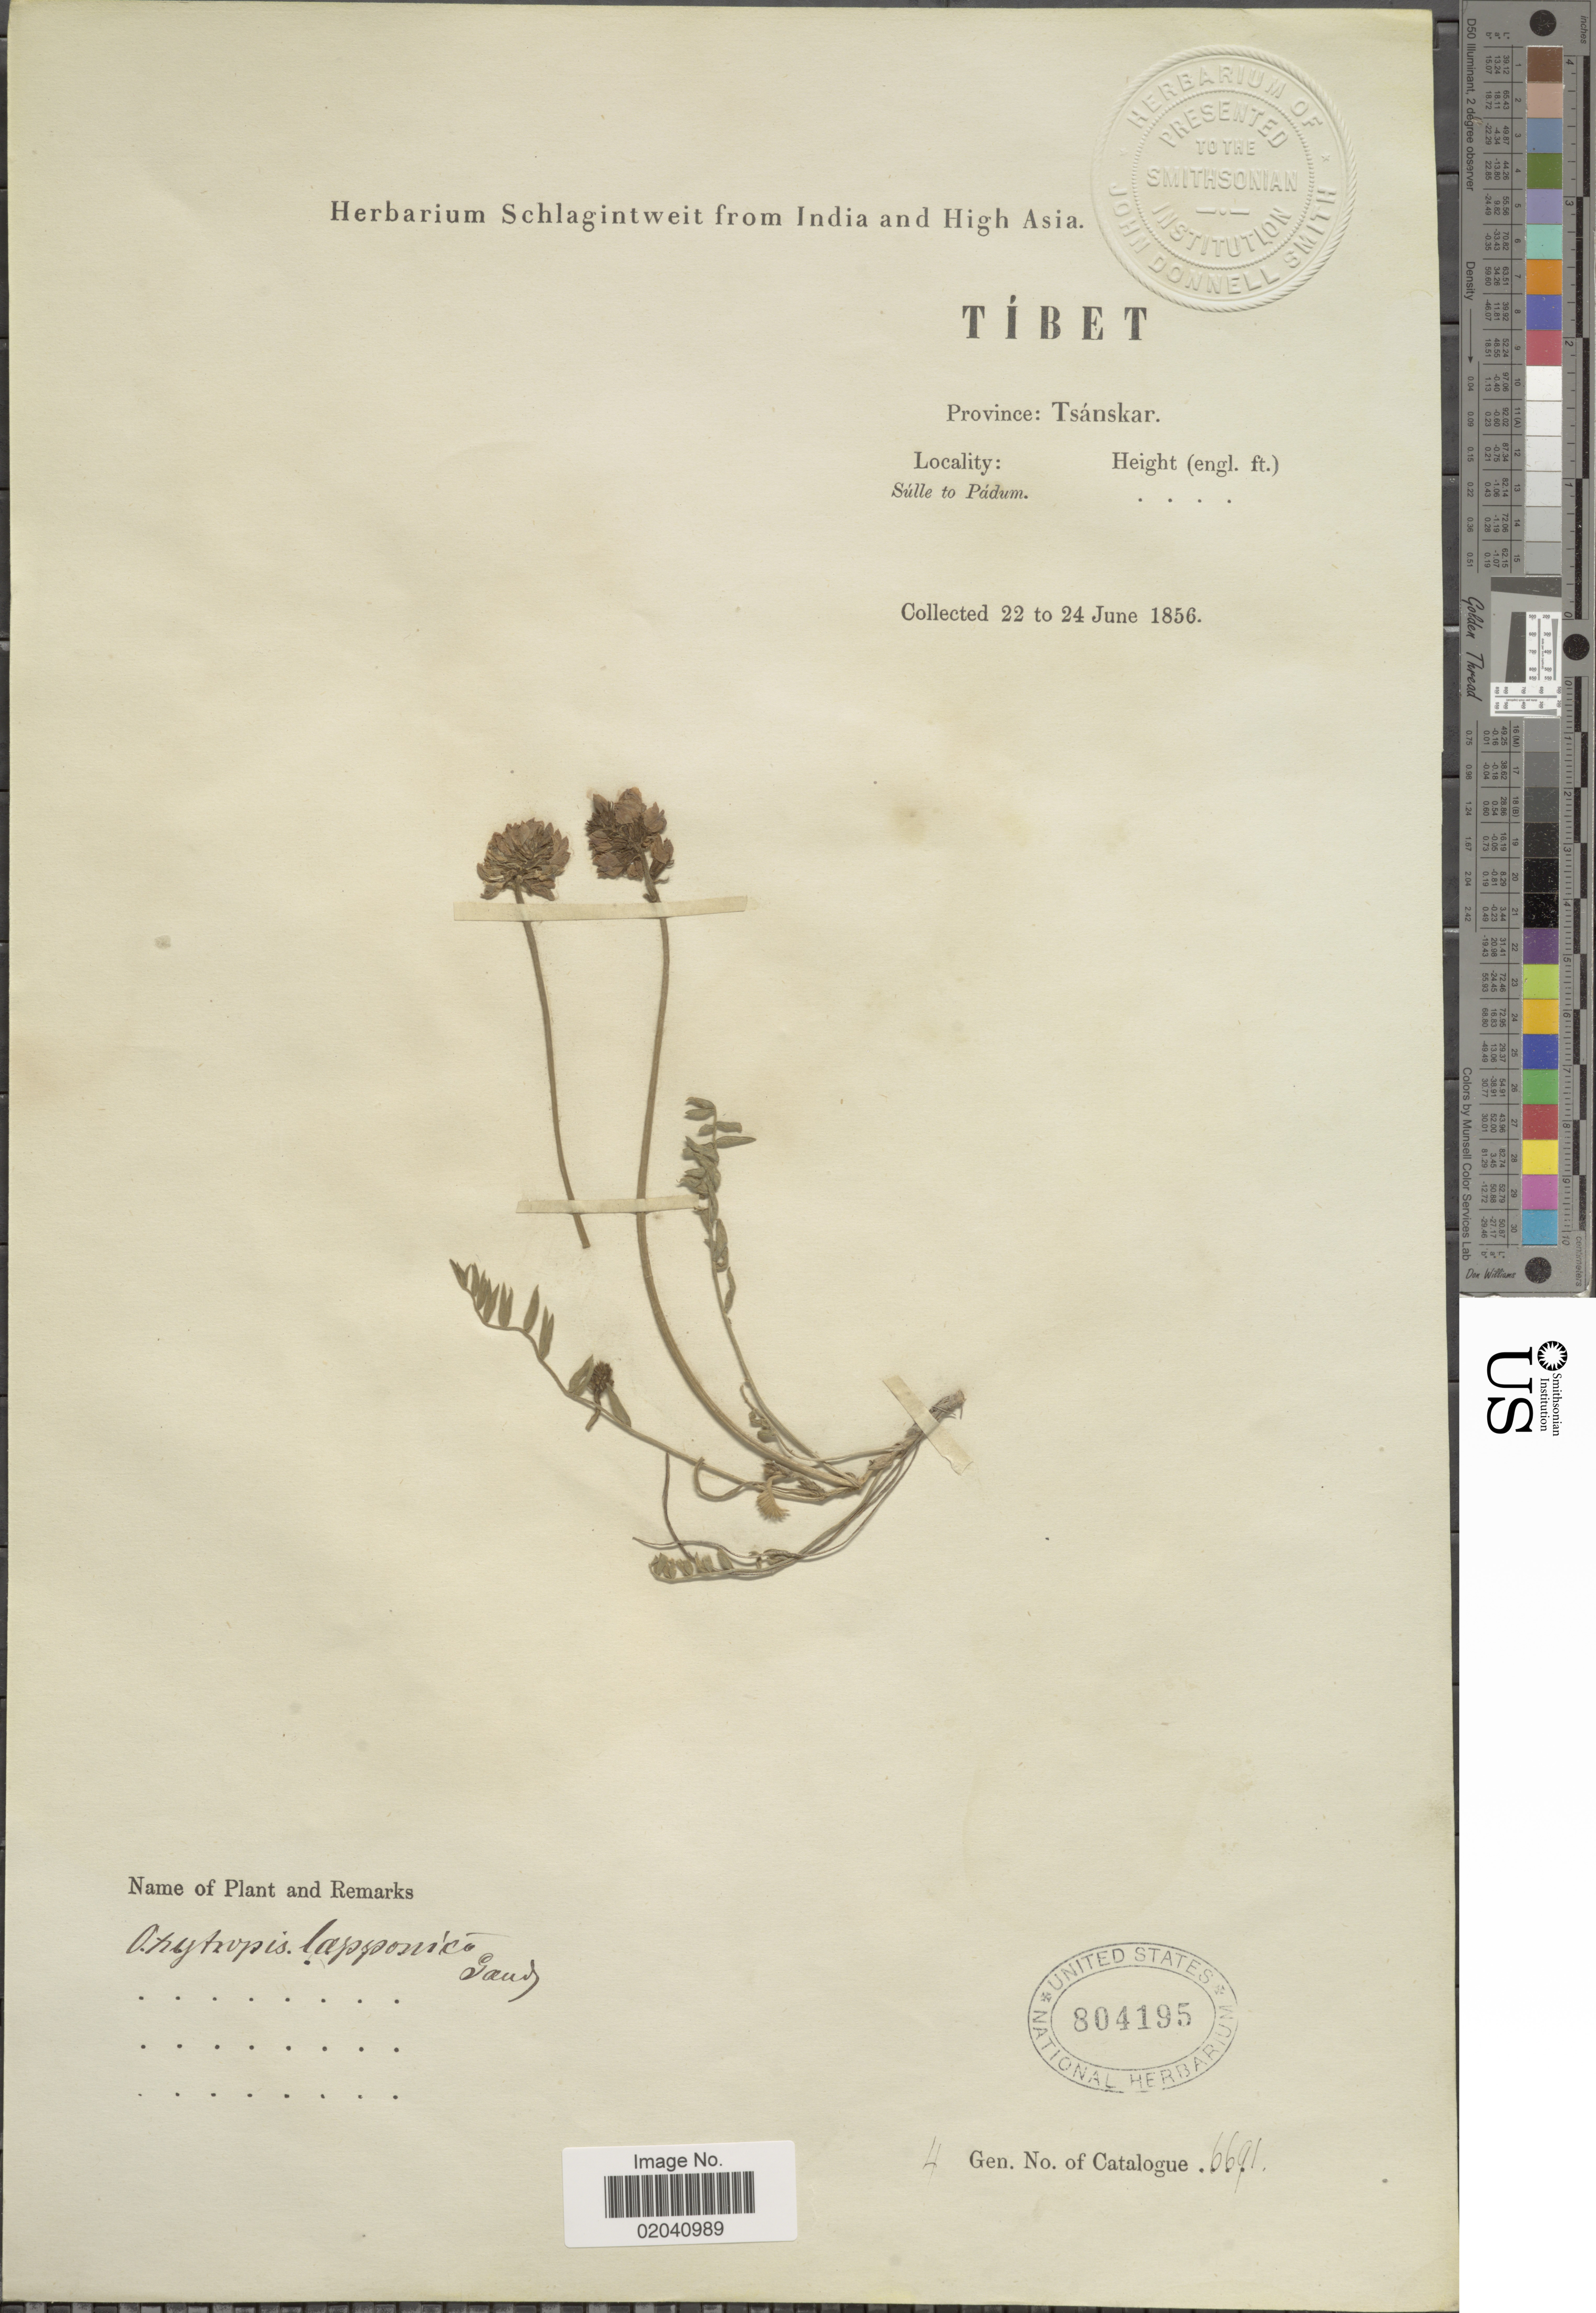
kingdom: Plantae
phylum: Tracheophyta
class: Magnoliopsida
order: Fabales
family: Fabaceae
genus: Oxytropis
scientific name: Oxytropis lapponica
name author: (Wahlenb.) Gay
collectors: ex herb. Schlagintweit from India and High Asia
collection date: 1856-06-22/1856-06-24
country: China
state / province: Xizang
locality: Tibet, Province: Tsankar, Sulle to Padum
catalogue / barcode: US 804195